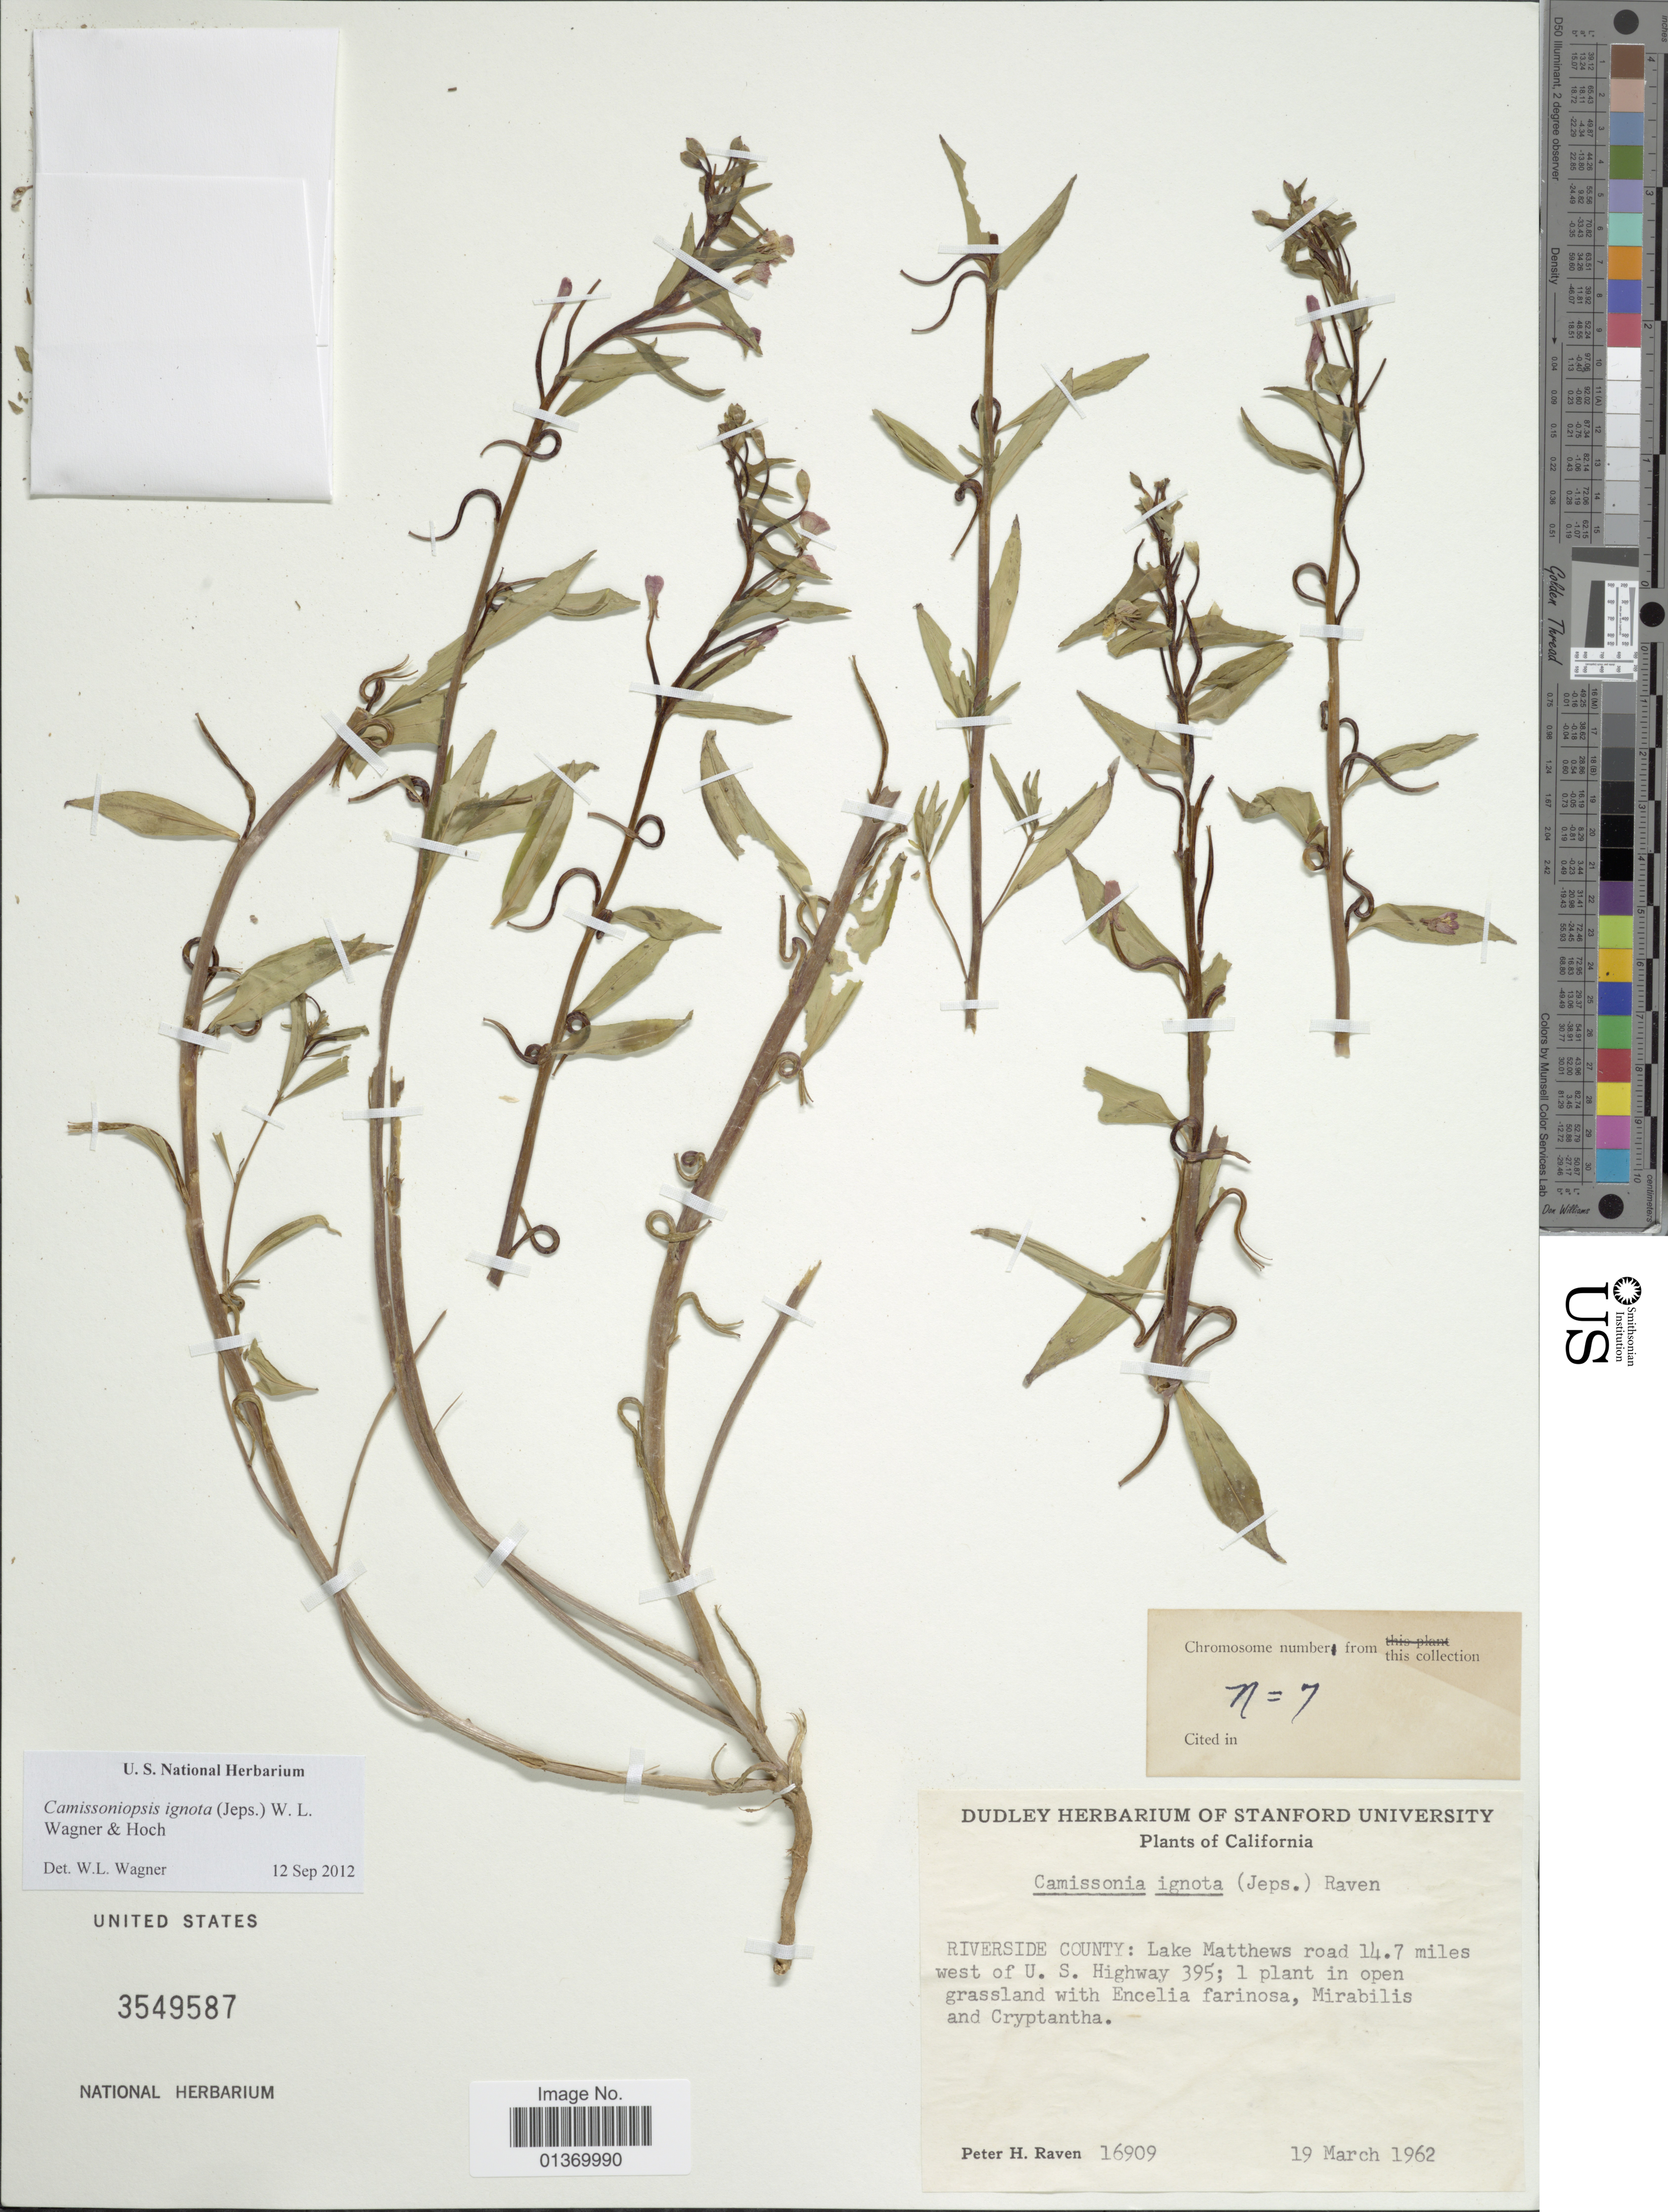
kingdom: Plantae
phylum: Tracheophyta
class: Magnoliopsida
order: Myrtales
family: Onagraceae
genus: Camissoniopsis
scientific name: Camissoniopsis ignota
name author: (Jeps.) W.L. Wagner & Hoch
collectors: P. H. Raven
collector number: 16909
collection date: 1962-03-19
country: United States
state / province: California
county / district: Riverside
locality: Riverside County: Lake Matthews road 14.7 miles west of U.S. Highway 395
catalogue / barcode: US 3549587